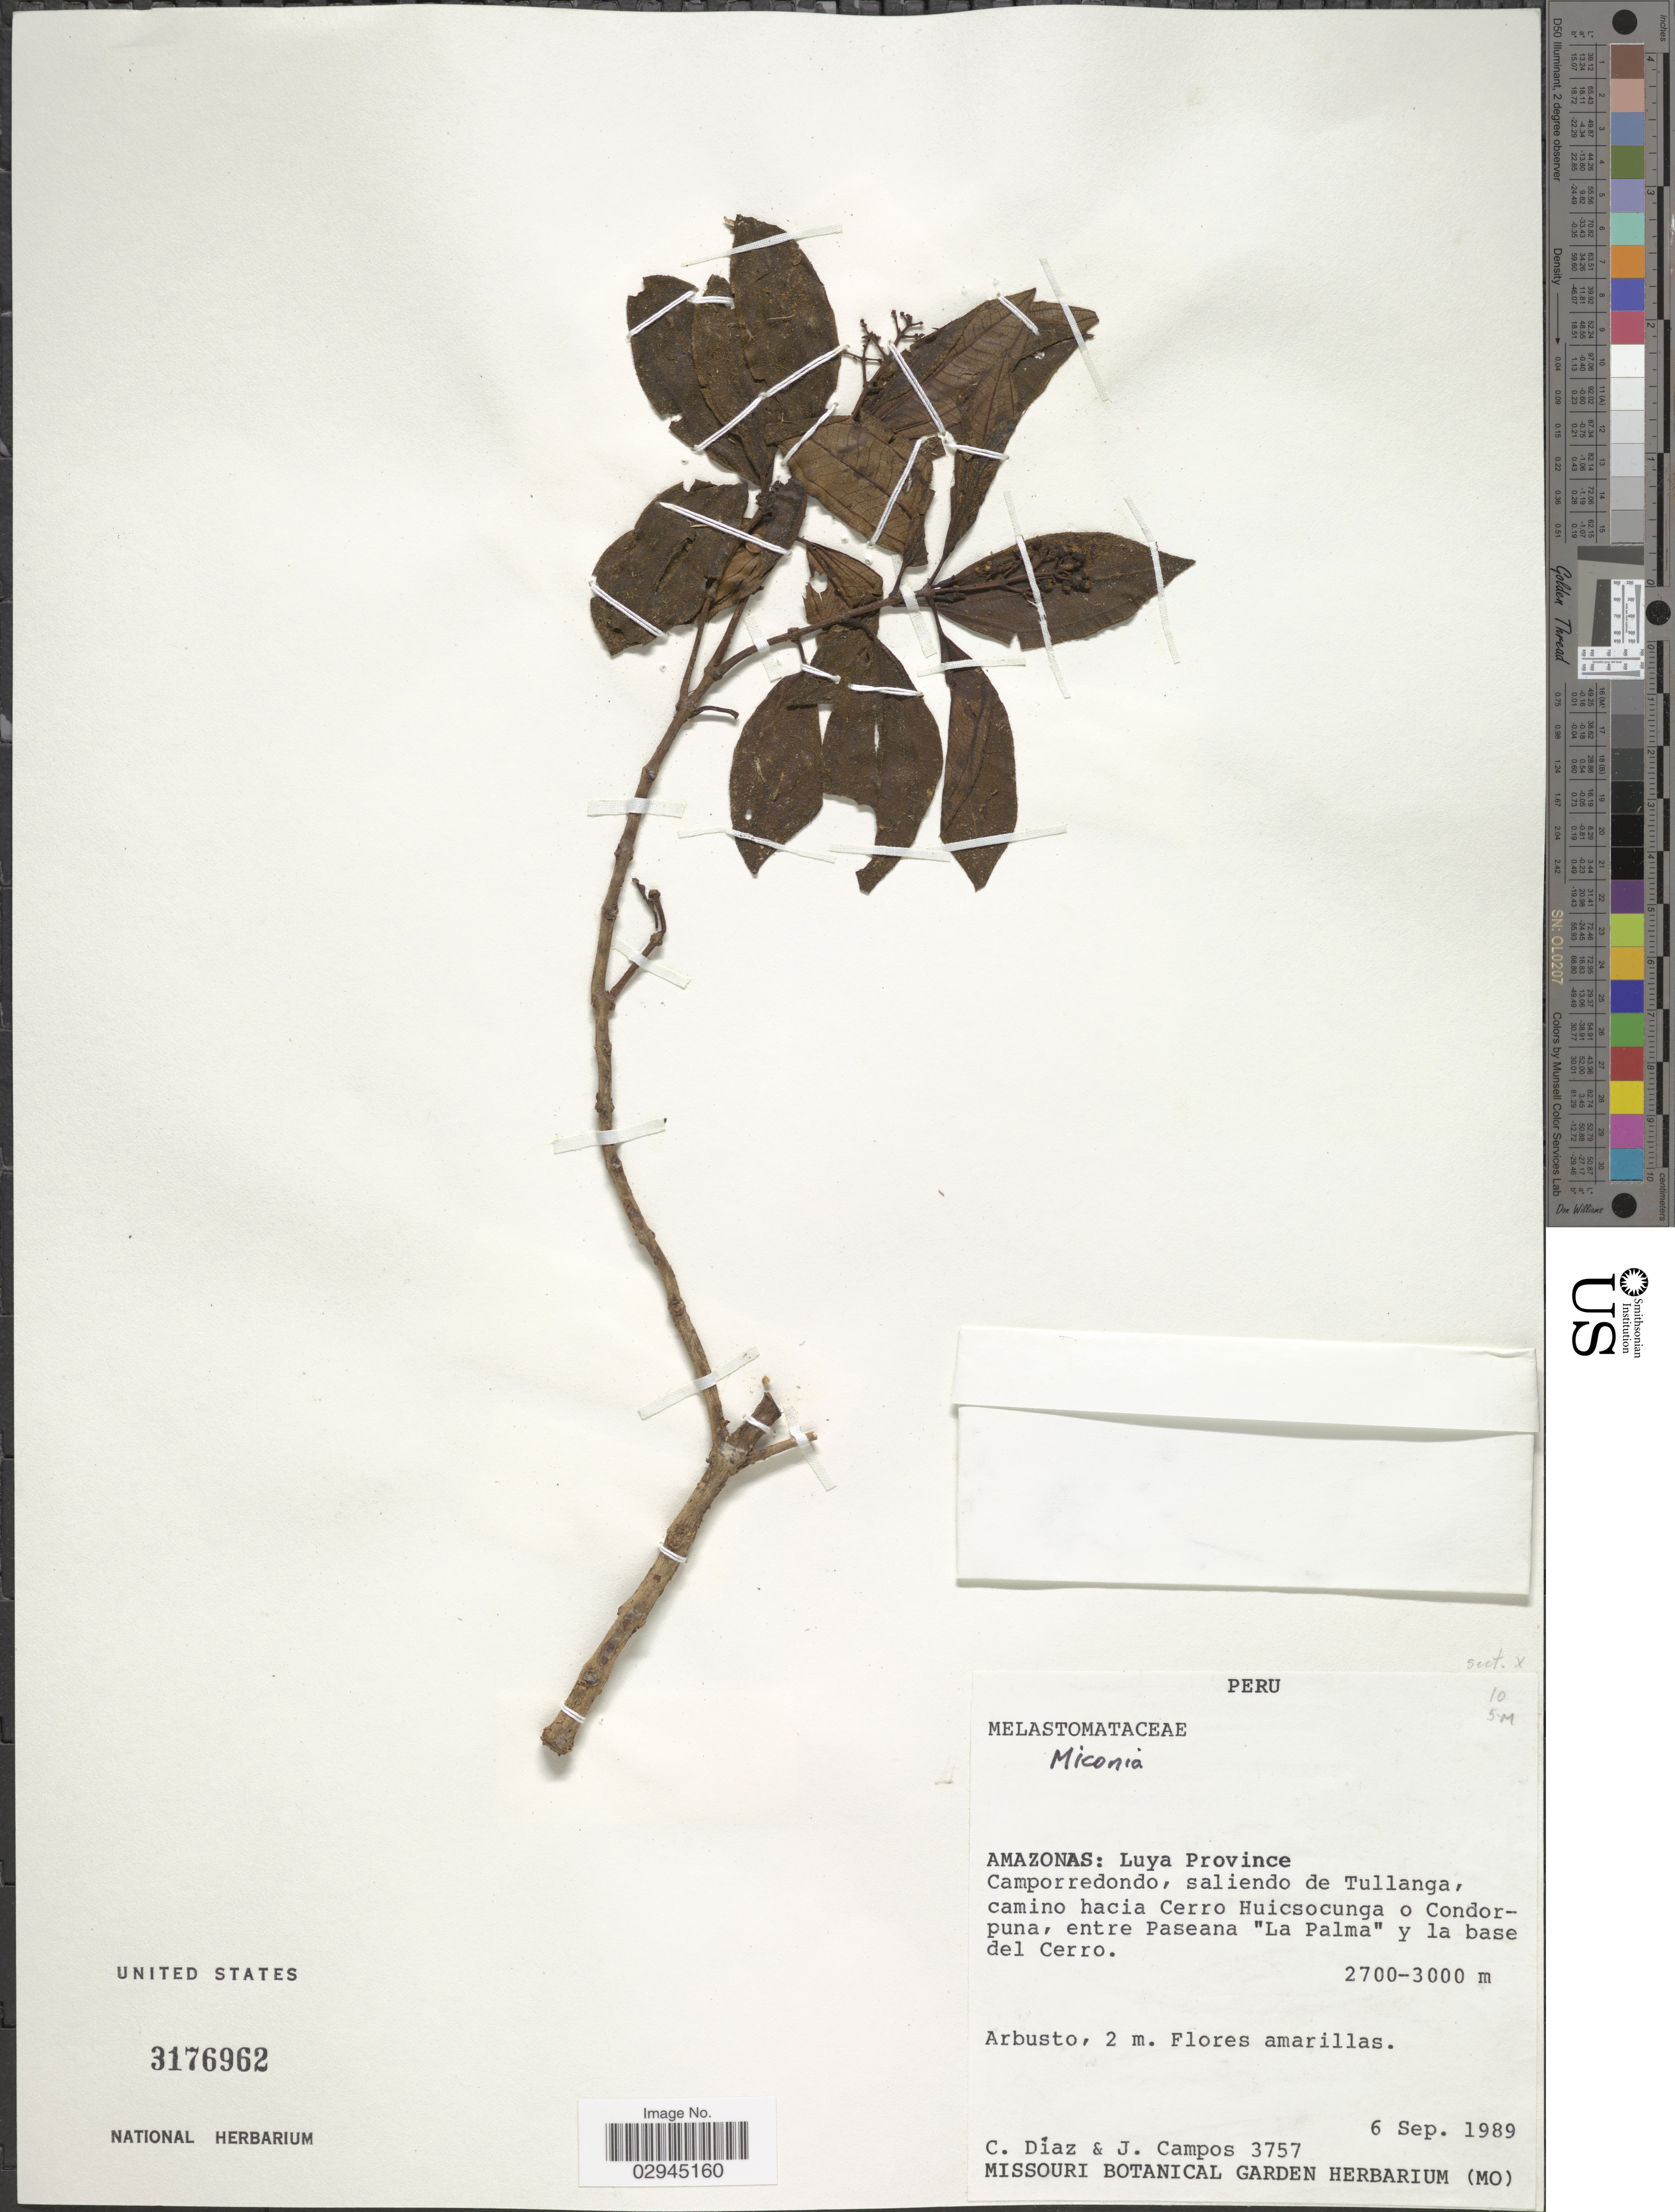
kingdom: Plantae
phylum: Tracheophyta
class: Magnoliopsida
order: Myrtales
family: Melastomataceae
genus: Miconia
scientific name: Miconia sp.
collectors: C. Díaz & J. Campos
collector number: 3757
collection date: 1989-09-06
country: Peru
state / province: Amazonas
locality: Luya Province. camporredondo, saliendo de Tullanga, camino hacia Cerro Huicsocunga o Condorpuna, entre Paseana "La Palma" y la base del Cerro.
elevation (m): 2700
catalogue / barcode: US 3176962